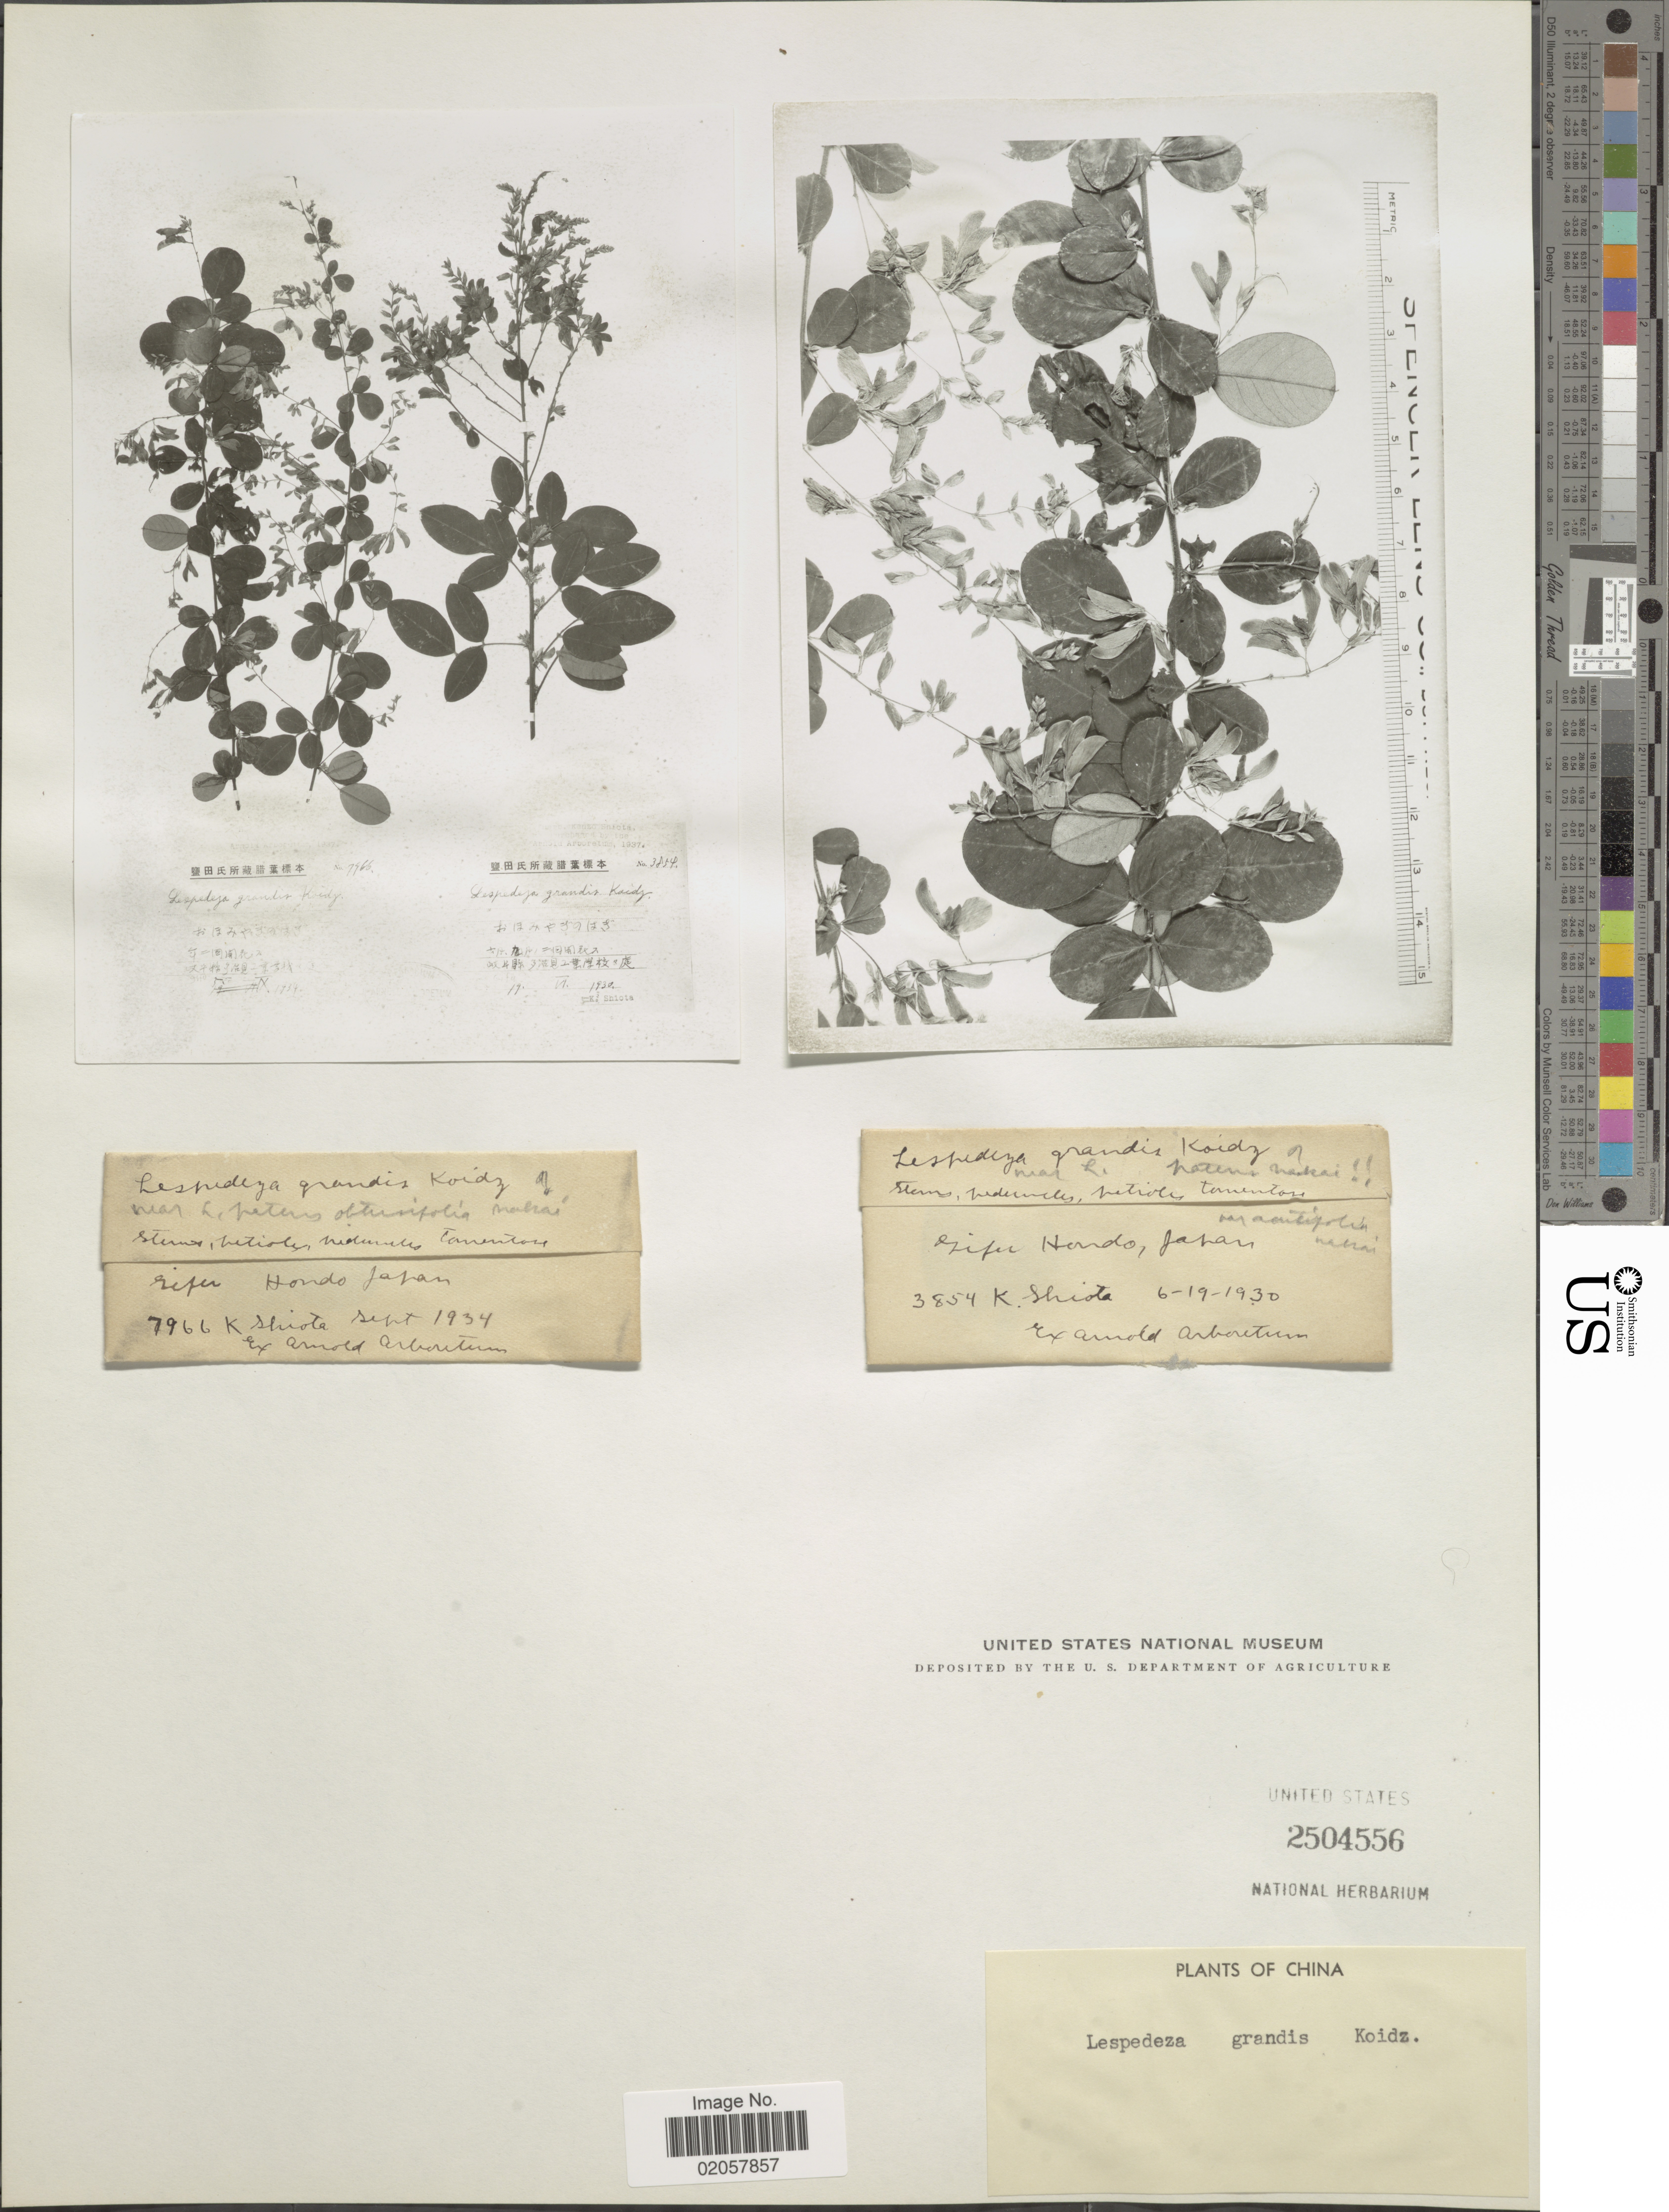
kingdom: Plantae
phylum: Tracheophyta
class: Magnoliopsida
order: Fabales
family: Fabaceae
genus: Lespedeza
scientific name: Lespedeza grandis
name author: Koidz.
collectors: K. Shiota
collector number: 3854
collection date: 1930-06-19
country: Japan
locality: Gifu, Hondo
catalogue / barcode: US 2504556-2